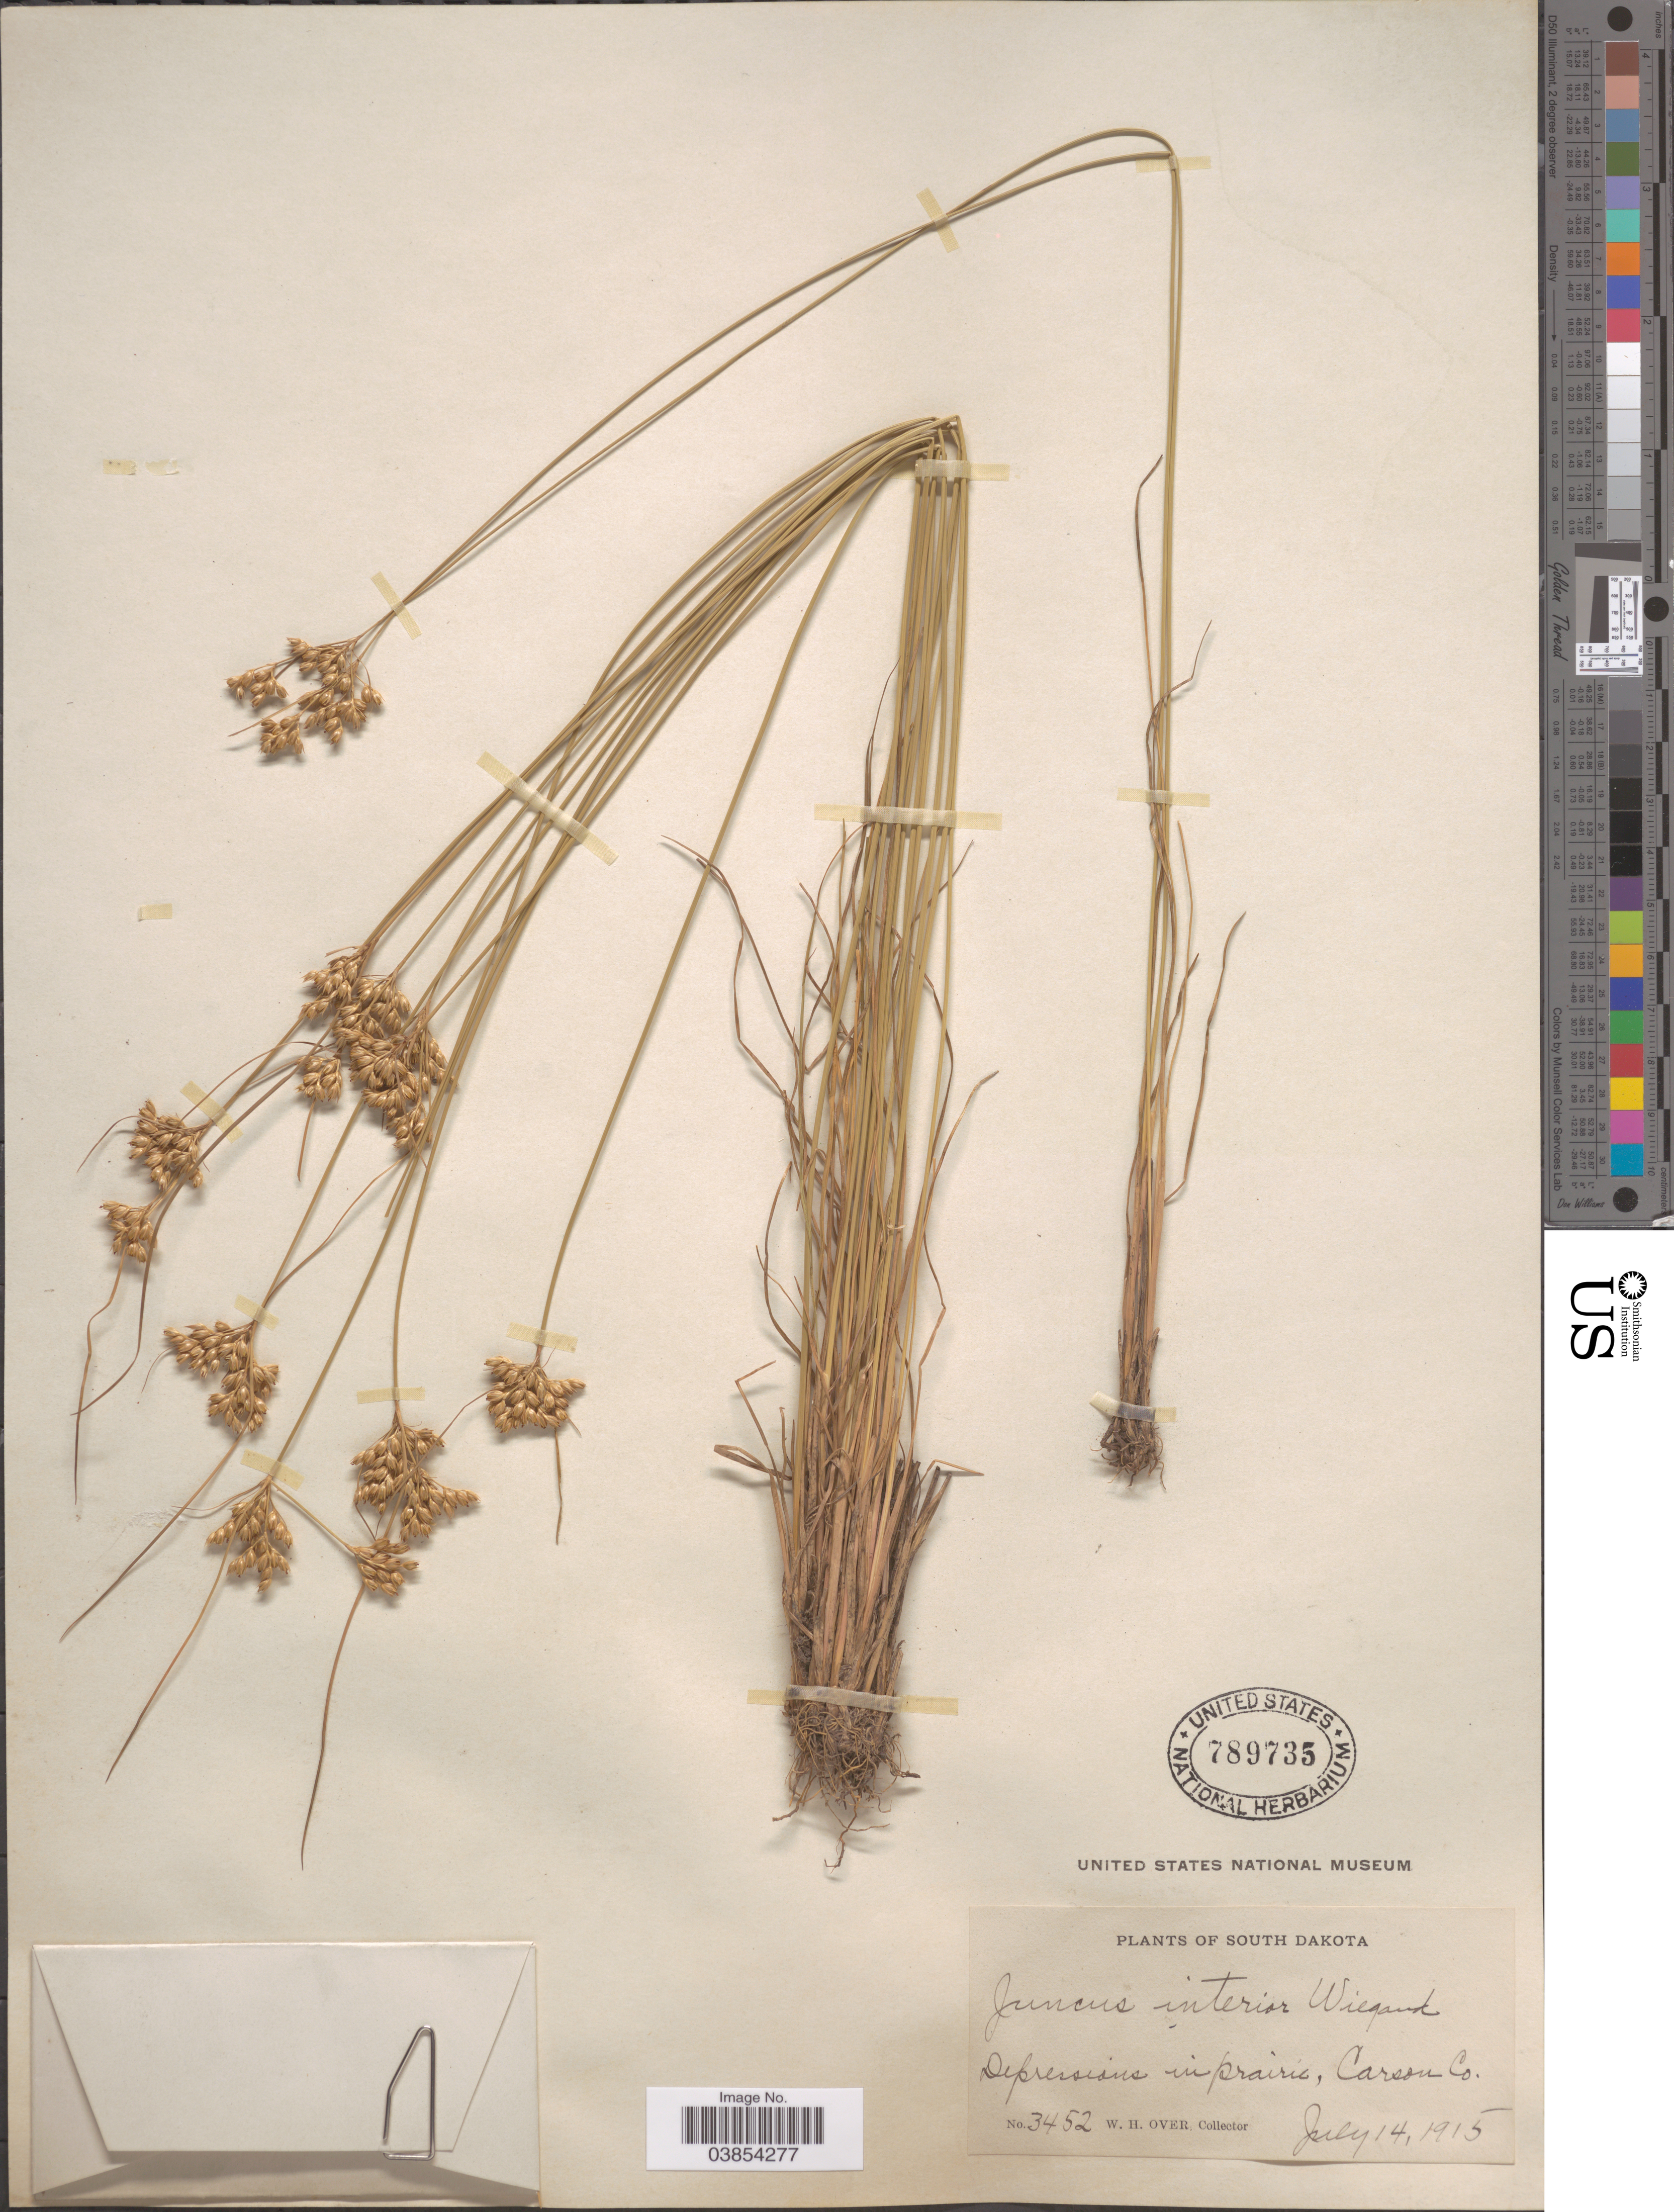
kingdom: Plantae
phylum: Tracheophyta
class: Liliopsida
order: Poales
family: Juncaceae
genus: Juncus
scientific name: Juncus interior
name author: Wiegand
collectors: W. Over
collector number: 3452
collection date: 1915-07-14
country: United States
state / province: South Dakota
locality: Depression in prairie, Carson Co.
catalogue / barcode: US 789735